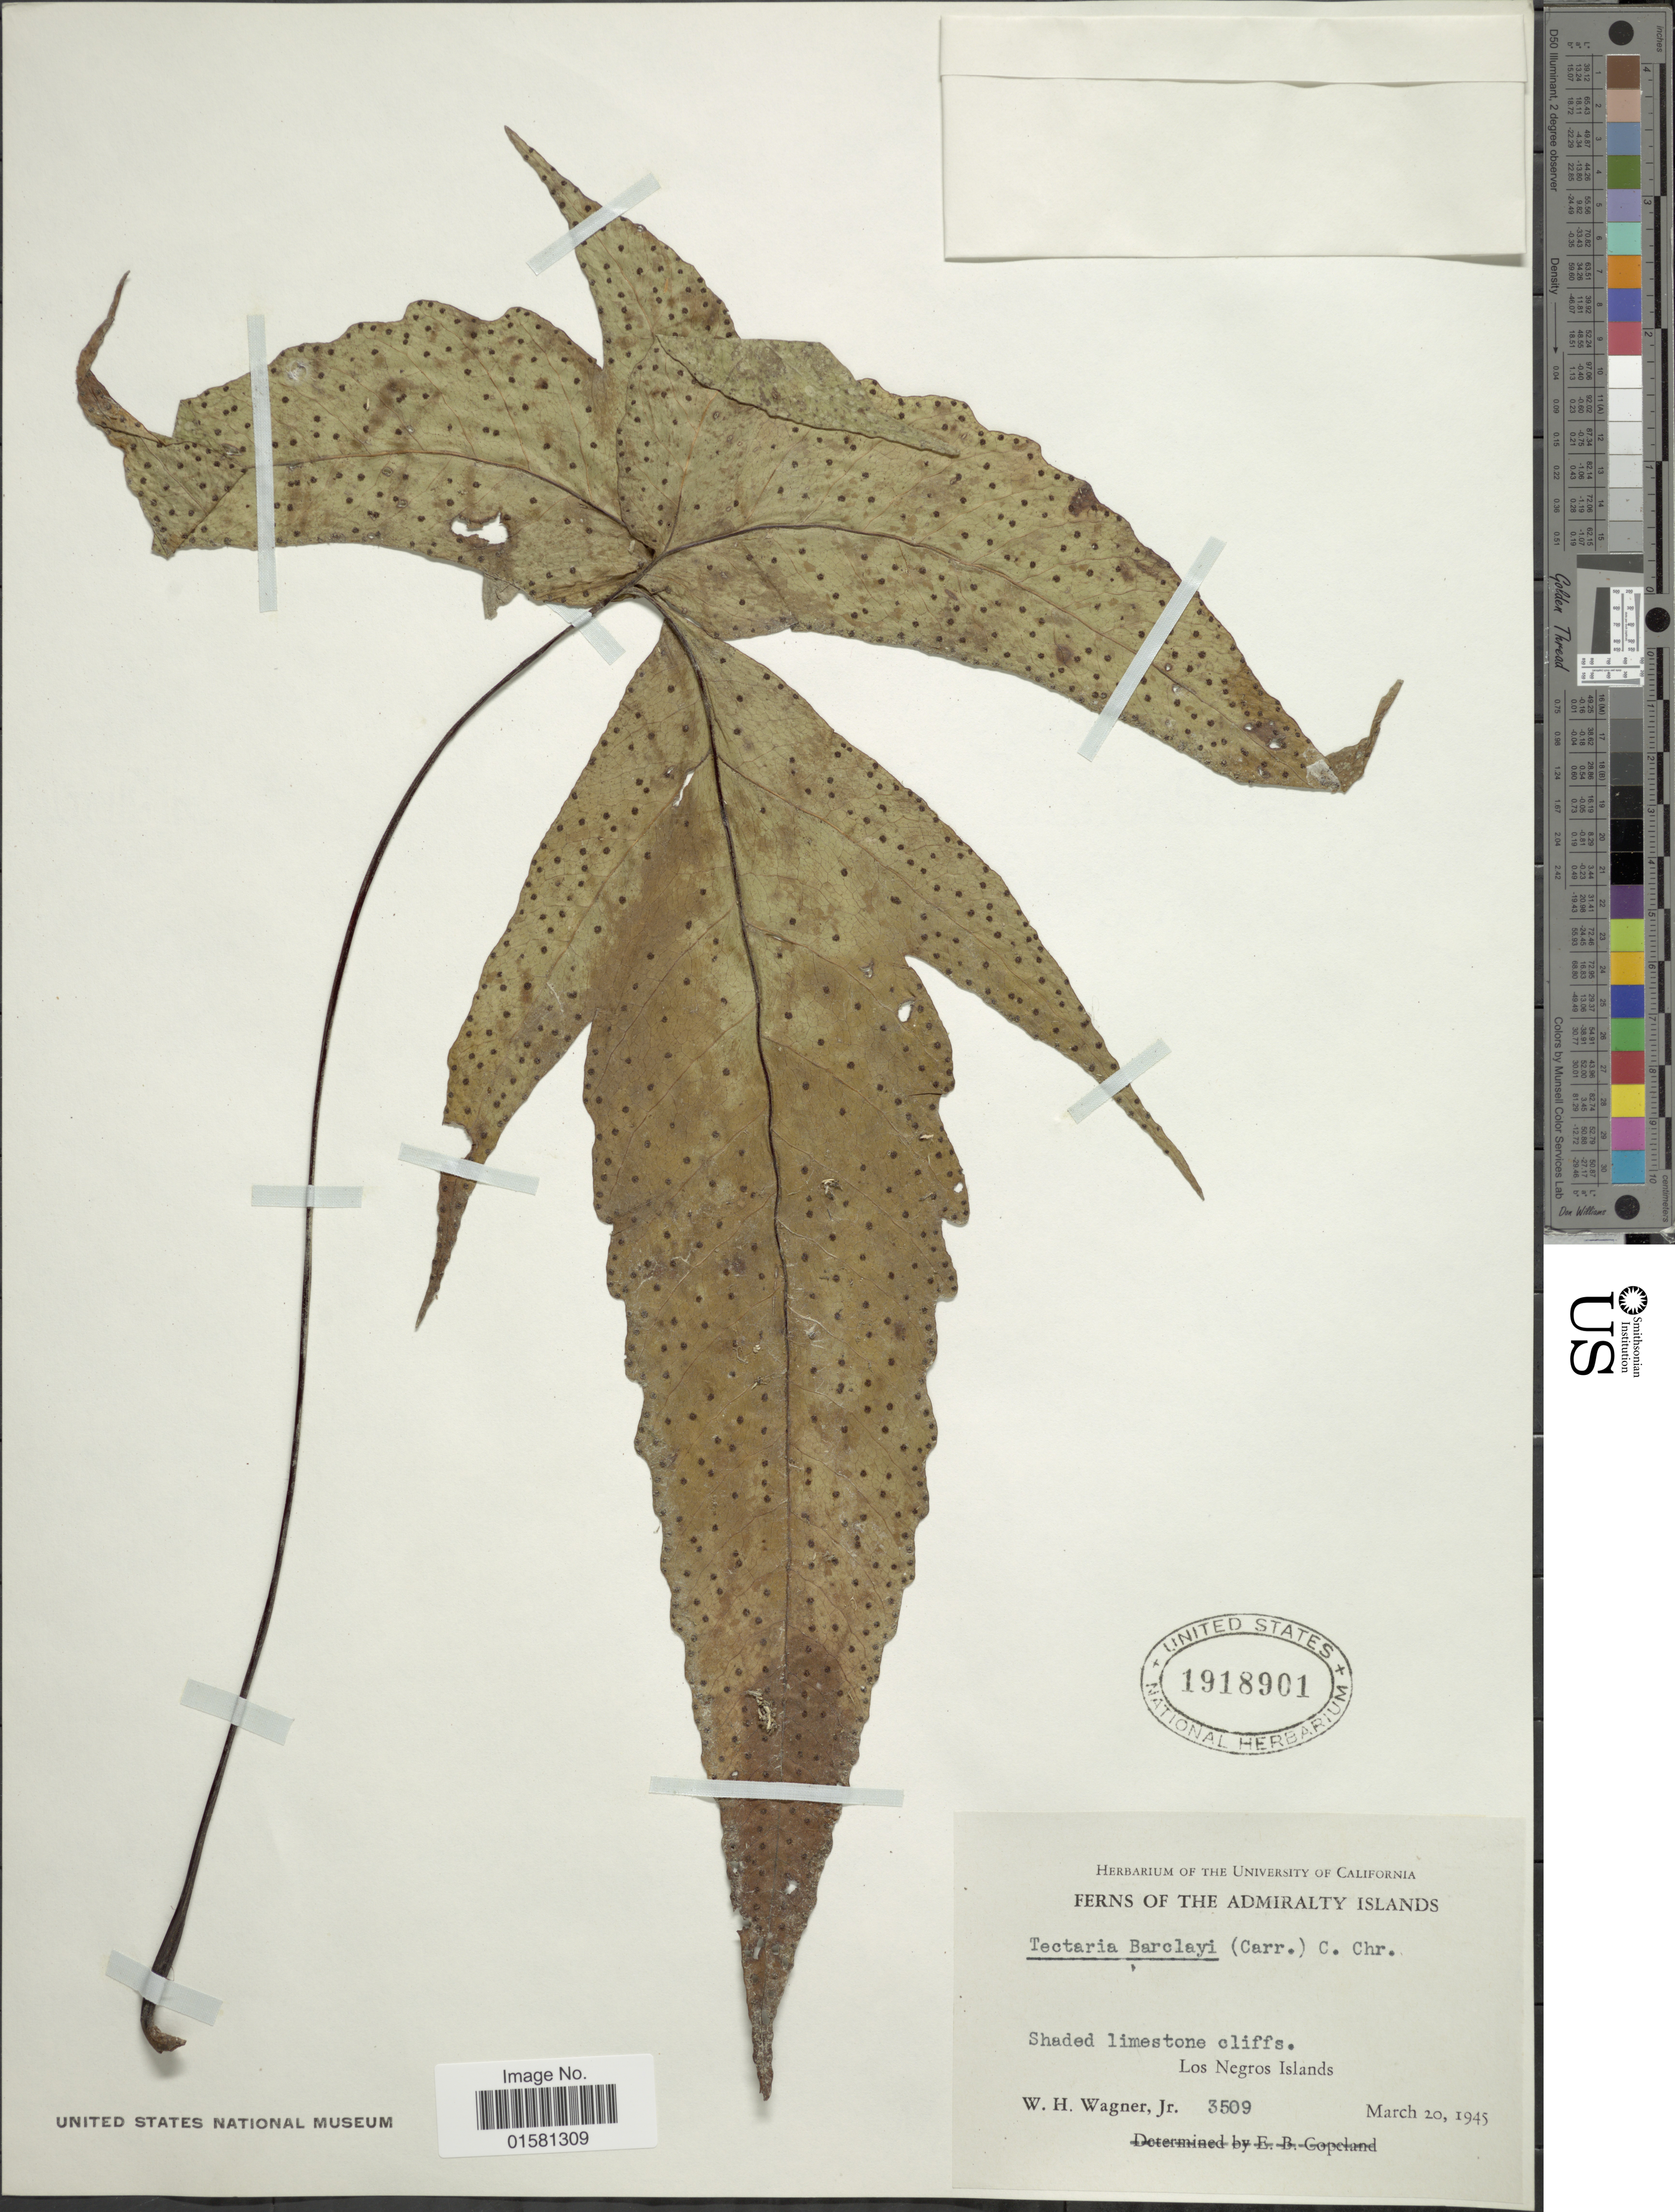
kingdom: Plantae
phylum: Tracheophyta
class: Polypodiopsida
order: Polypodiales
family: Tectariaceae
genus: Tectaria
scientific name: Tectaria barclayi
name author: (Carruth.) C. Chr.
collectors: W. H. Wagner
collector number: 3509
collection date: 1945-03-20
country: Papua New Guinea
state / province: Manus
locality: Admirality Islands, Los Negros Islands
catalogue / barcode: US 1918901